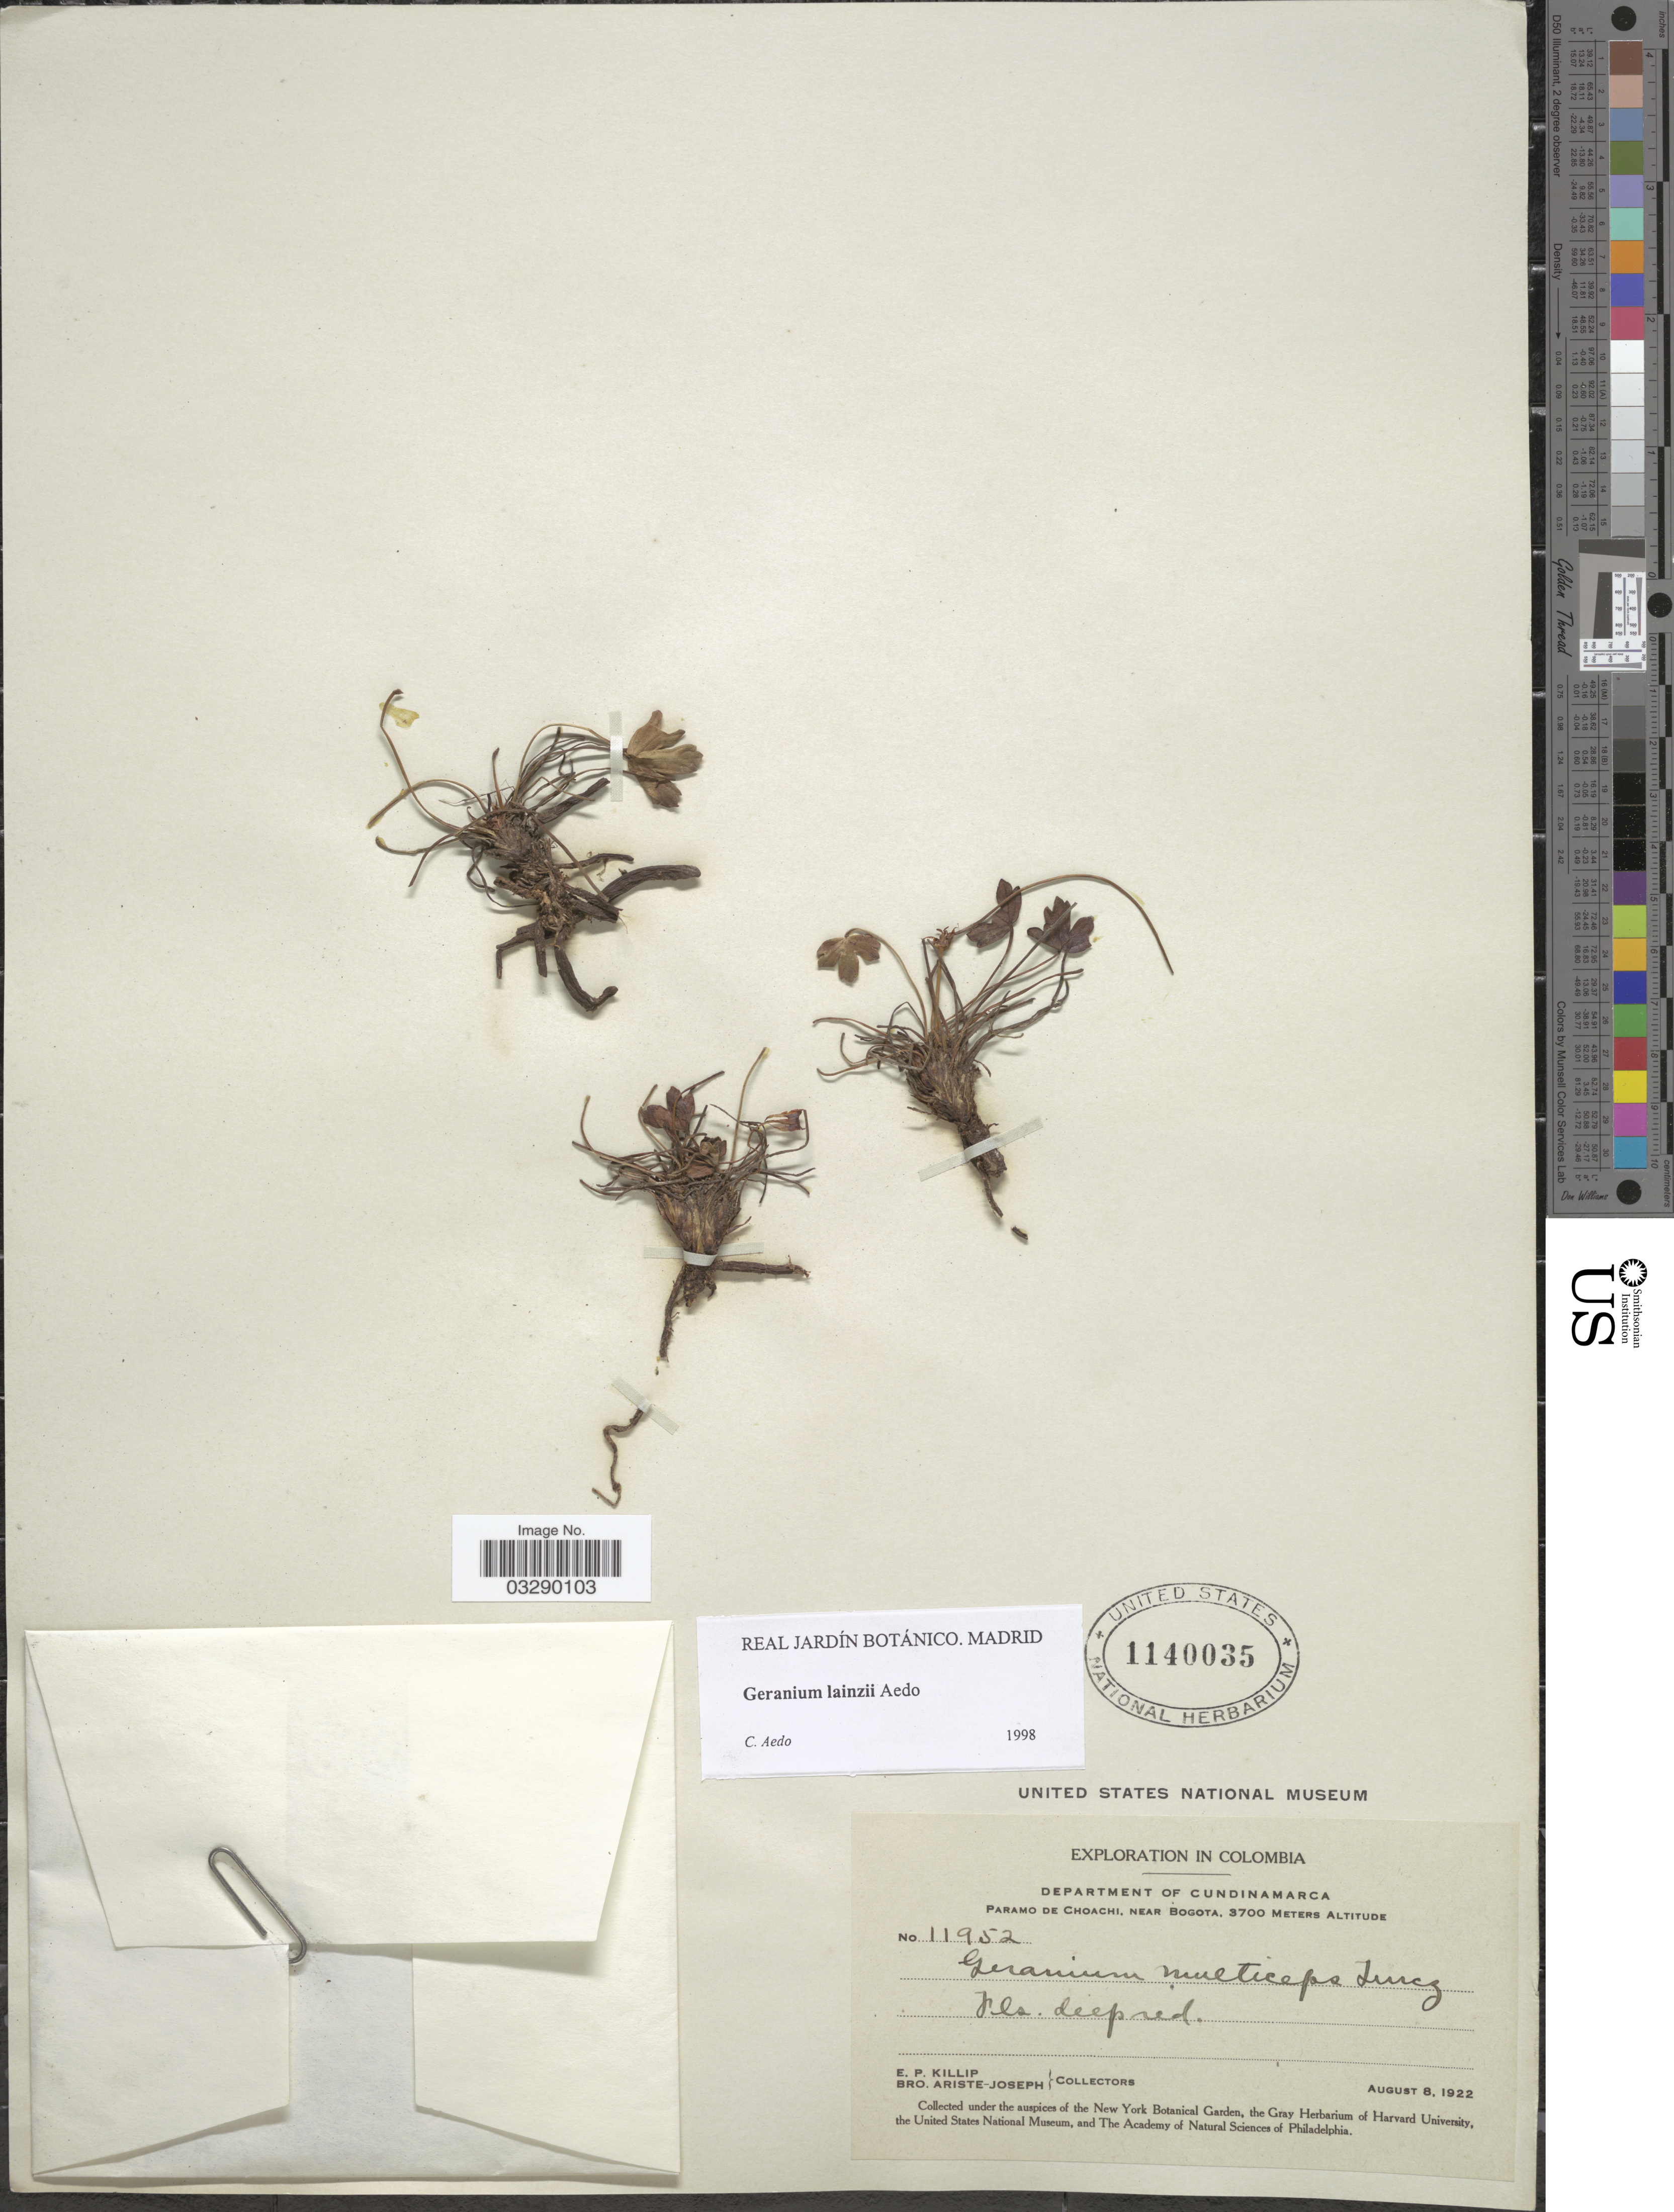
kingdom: Plantae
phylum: Tracheophyta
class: Magnoliopsida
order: Geraniales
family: Geraniaceae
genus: Geranium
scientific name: Geranium lainzii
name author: Aedo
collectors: E. P. Killip & Bro. Ariste-Joseph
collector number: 11952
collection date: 1922-08-08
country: Colombia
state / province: Cundinamarca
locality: Department of Cundinamarca. Paramo de Choachi, near Bogota.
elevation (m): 3700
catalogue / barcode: US 1140035